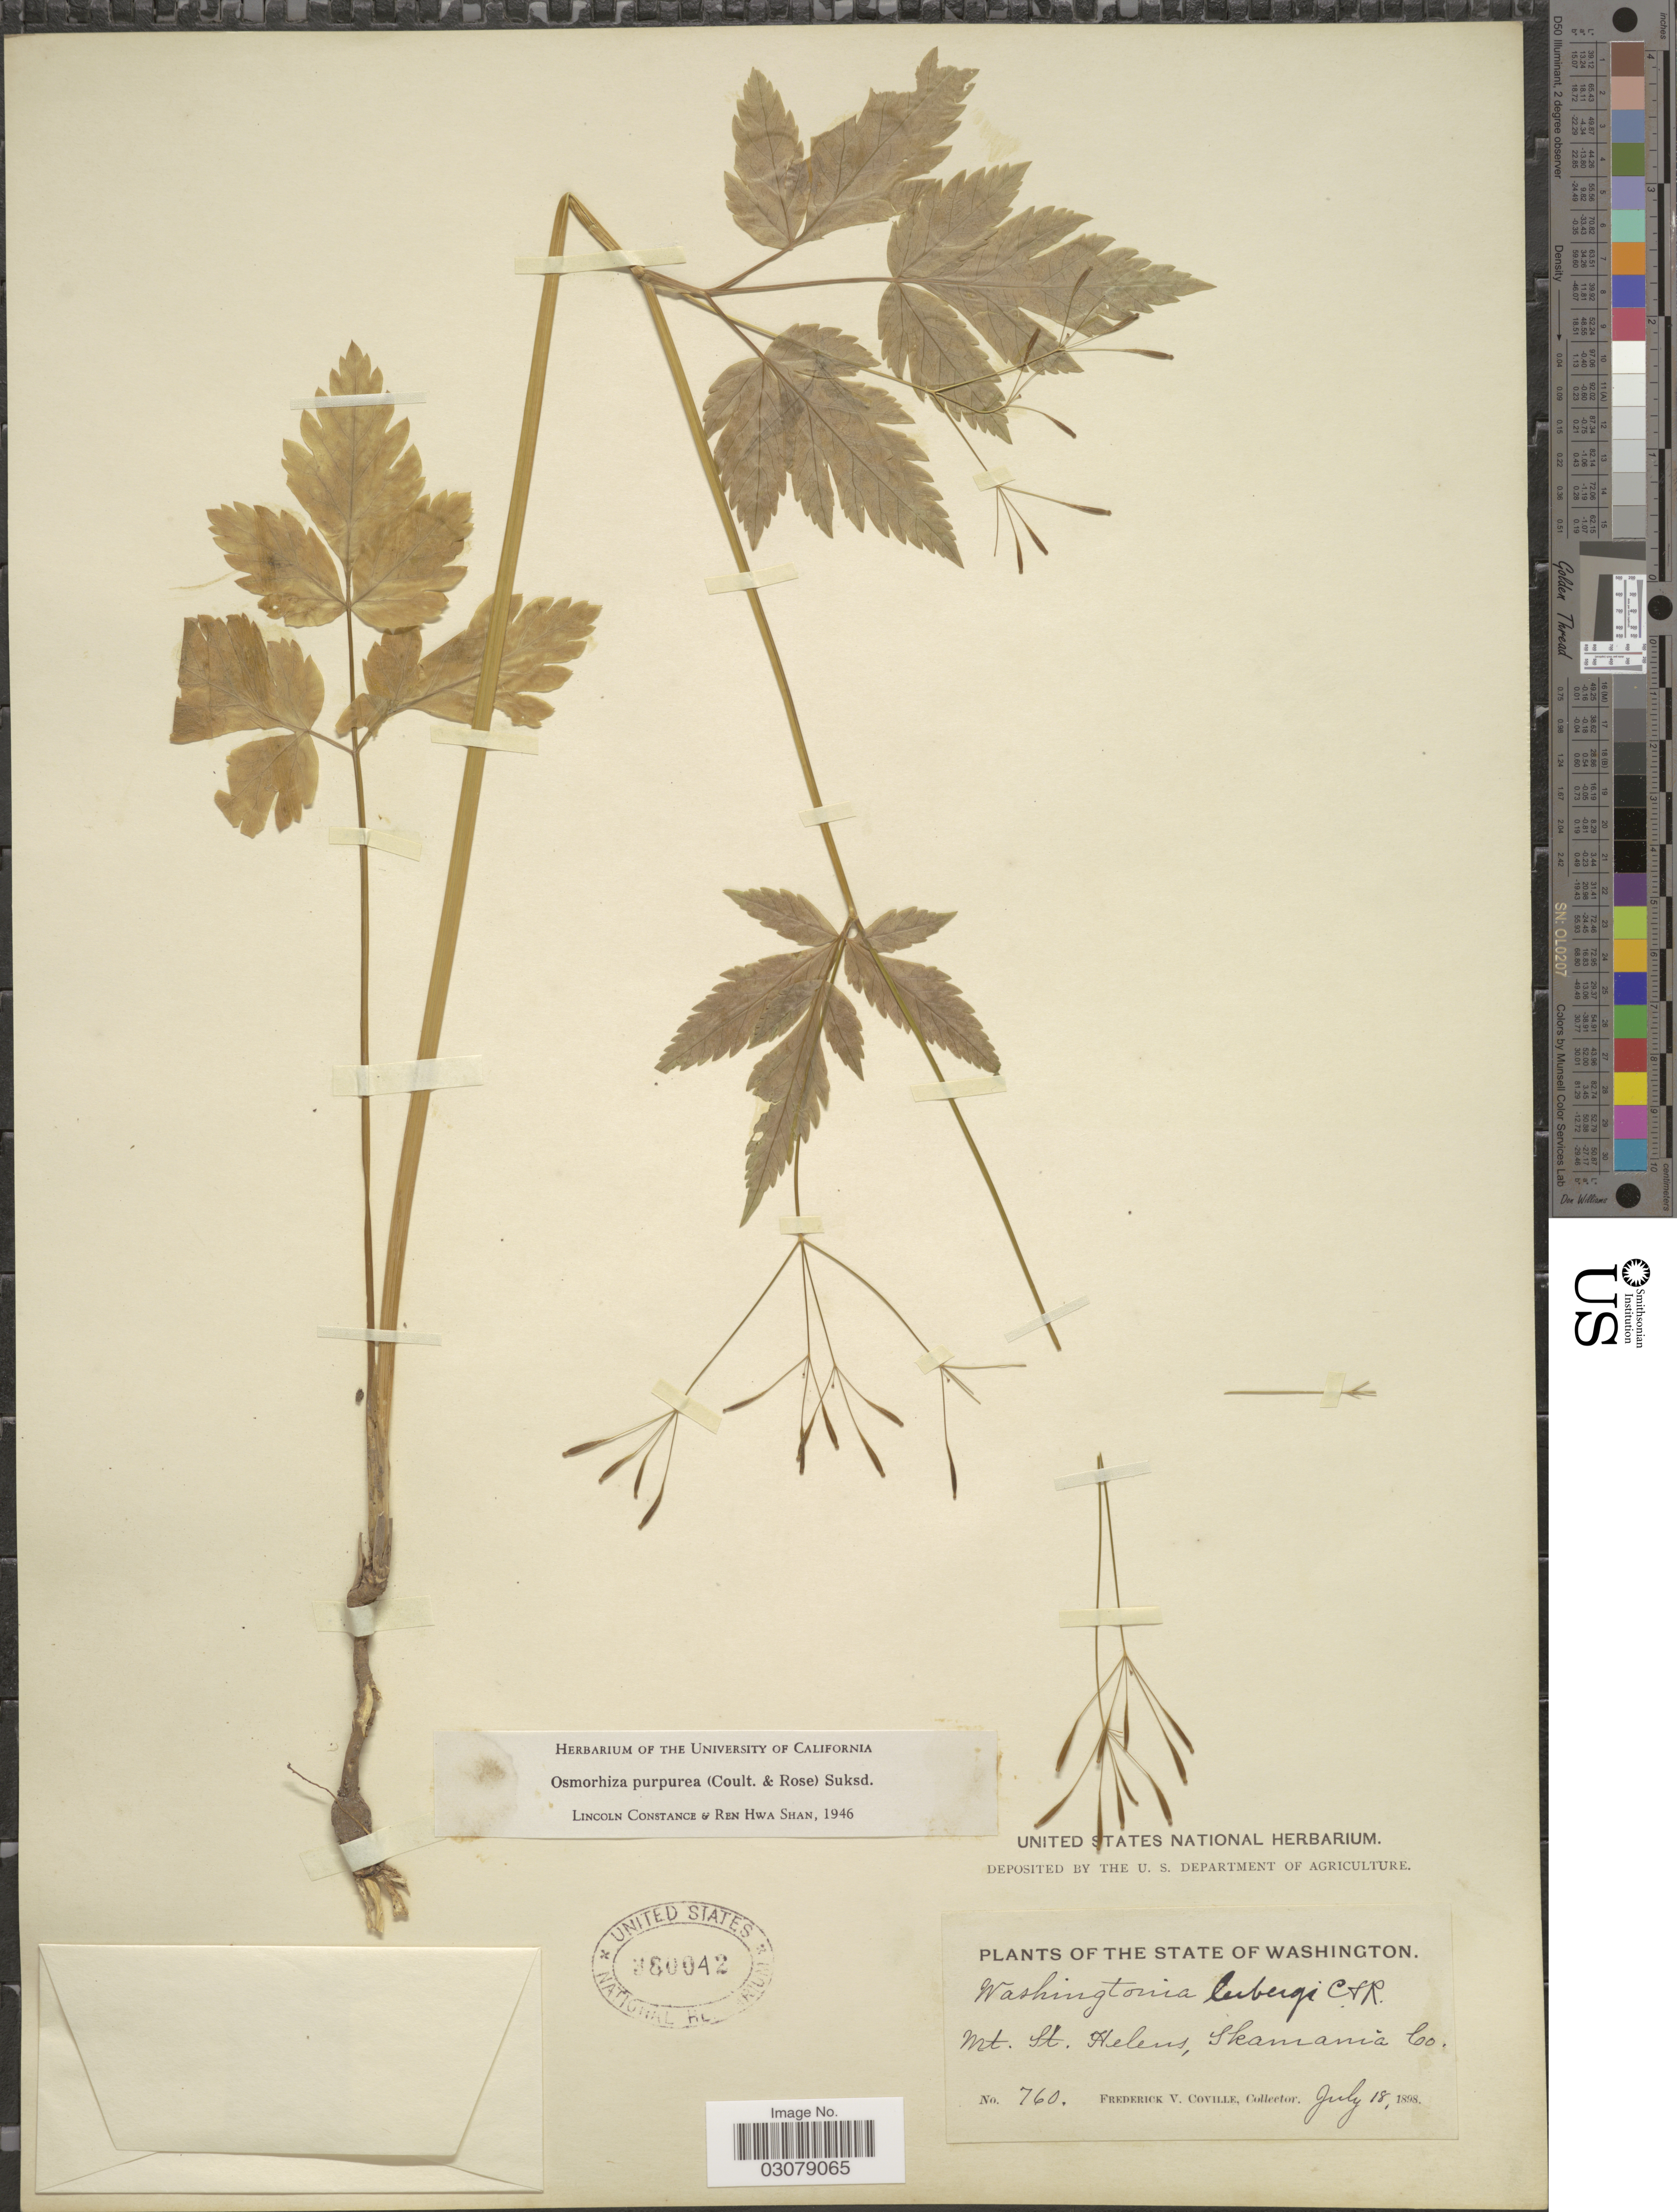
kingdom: Plantae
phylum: Tracheophyta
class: Magnoliopsida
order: Apiales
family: Apiaceae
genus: Osmorhiza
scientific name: Osmorhiza purpurea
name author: (J.M. Coult. & Rose) Suksd.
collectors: F. V. Coville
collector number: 760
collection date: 1898-07-18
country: United States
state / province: Washington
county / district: Skamania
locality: Mt. St. Helens, Skamania Co.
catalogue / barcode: US 380042